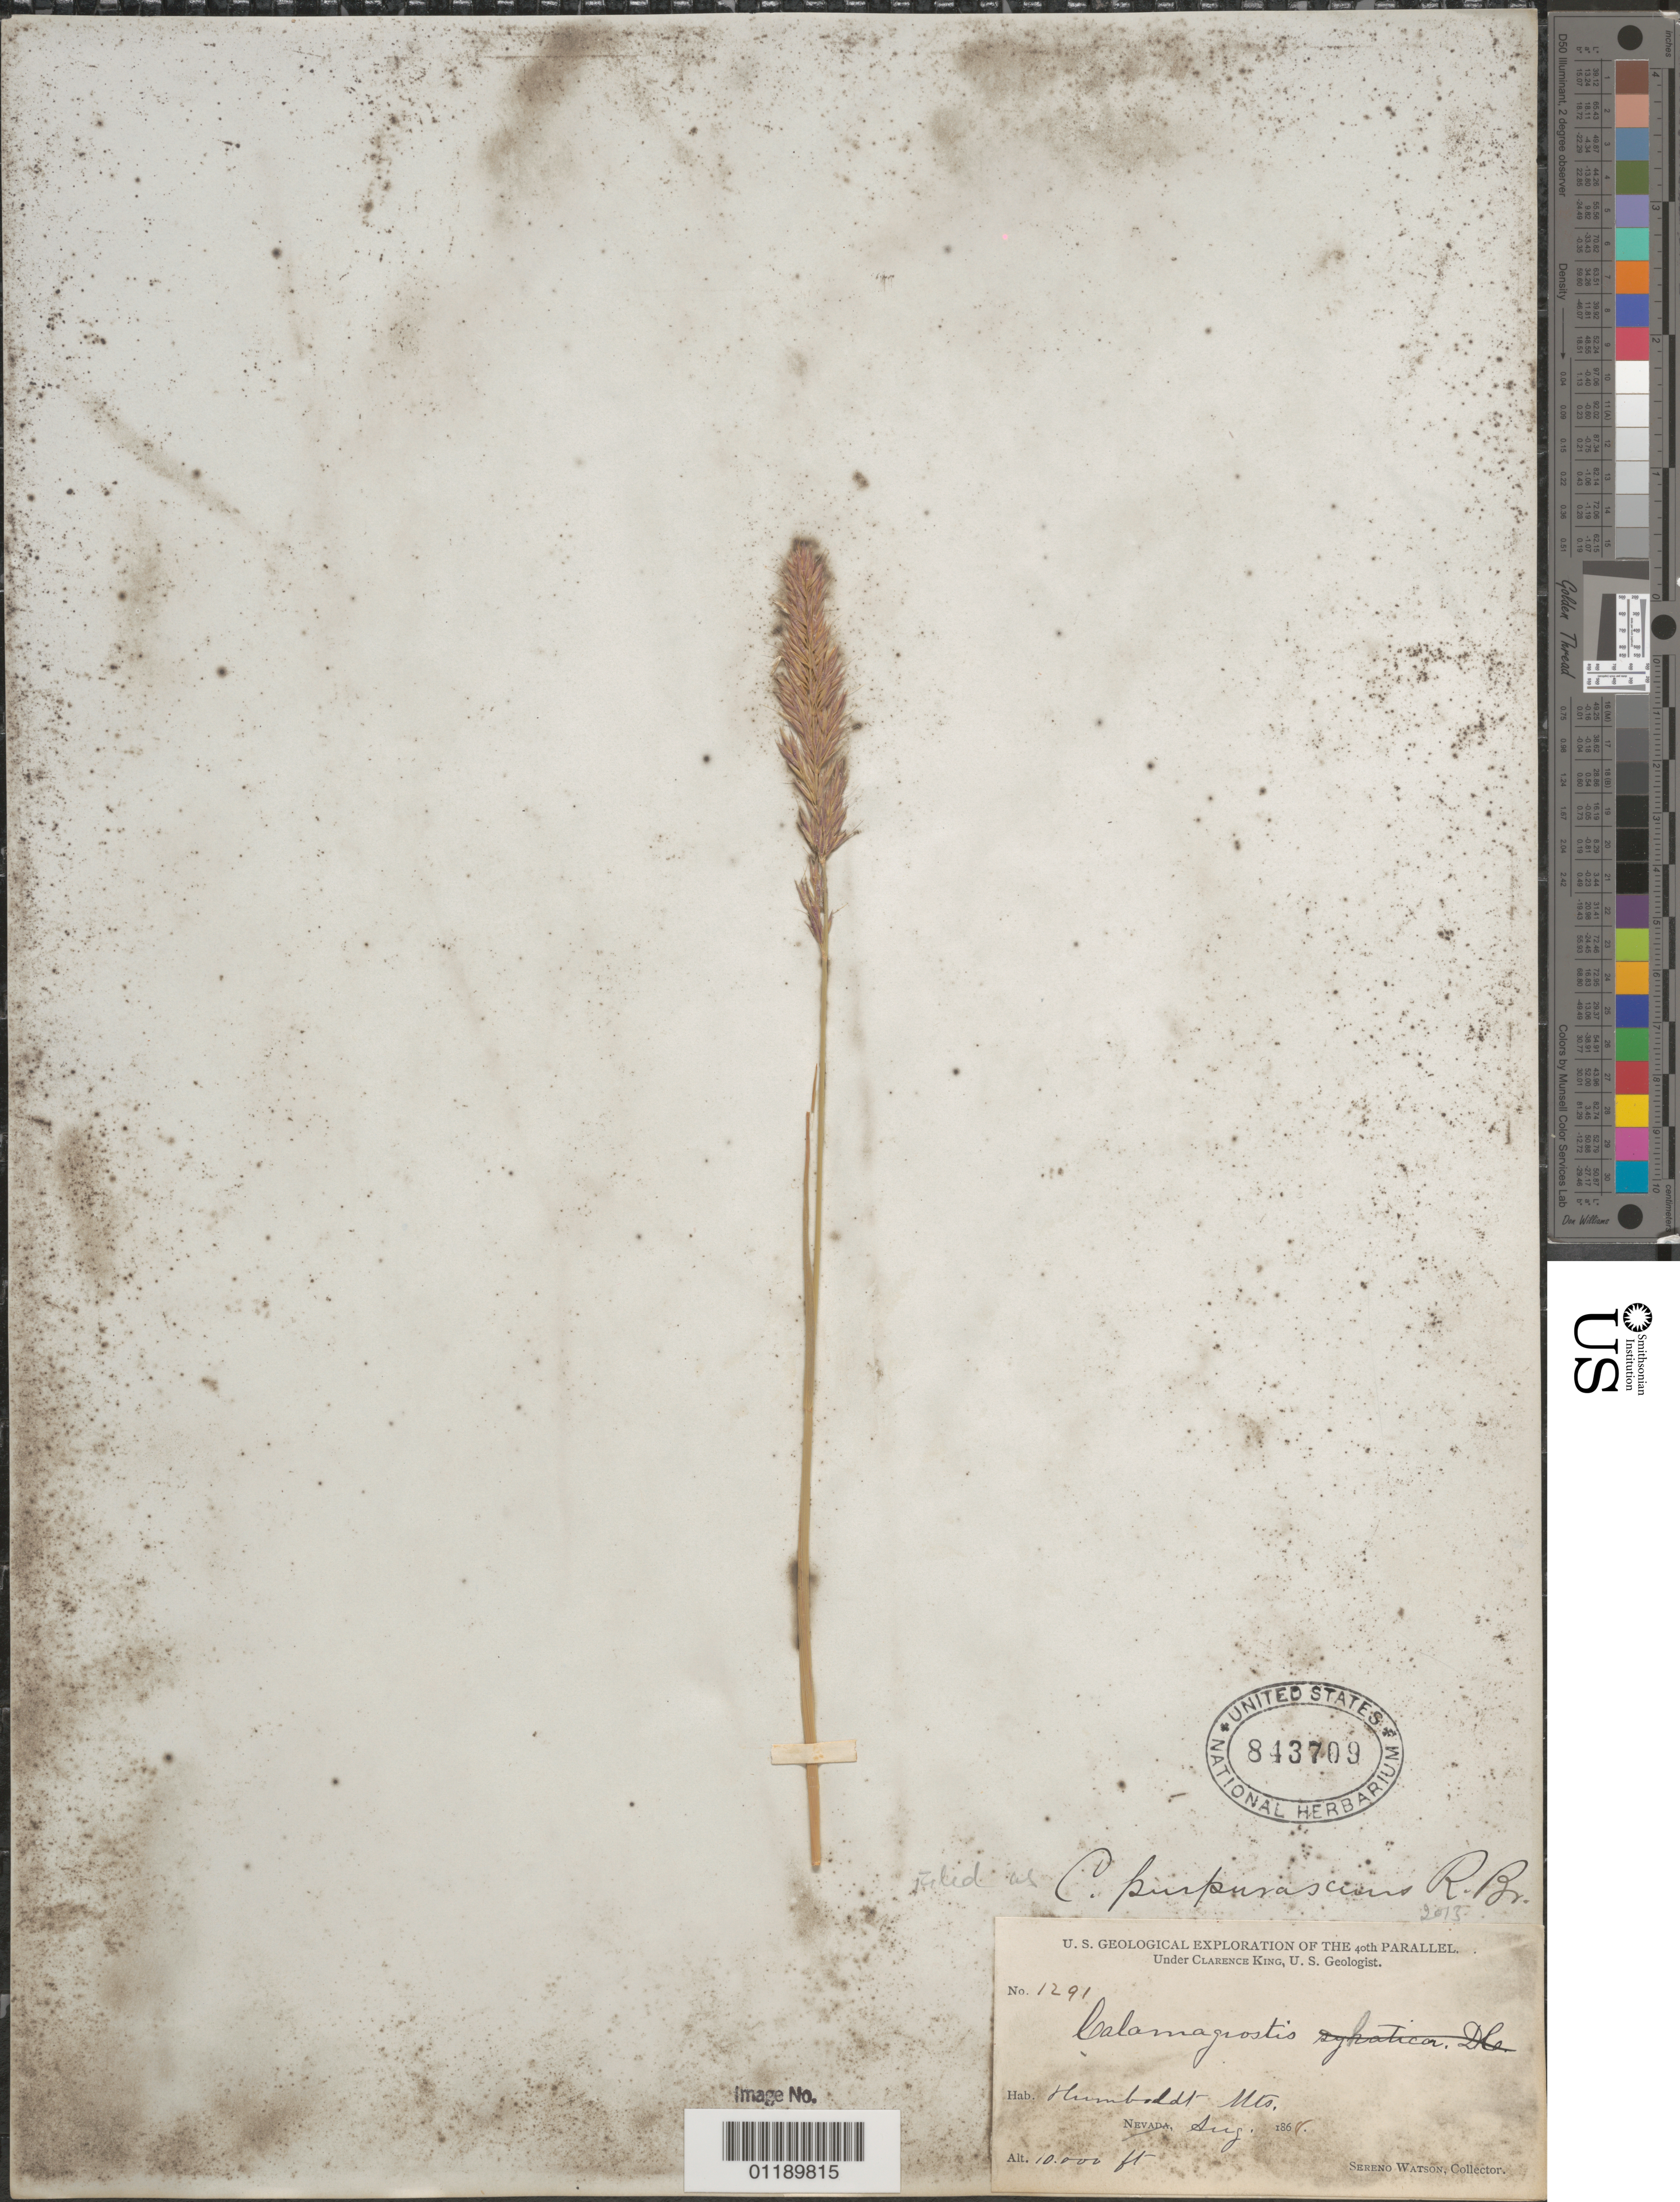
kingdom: Plantae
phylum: Tracheophyta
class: Liliopsida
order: Poales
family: Poaceae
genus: Calamagrostis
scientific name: Calamagrostis purpurascens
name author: R. Br.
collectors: S. Watson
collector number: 1291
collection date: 1868-08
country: United States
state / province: Nevada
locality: Humboldt Mts.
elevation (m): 3048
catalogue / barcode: US 843709